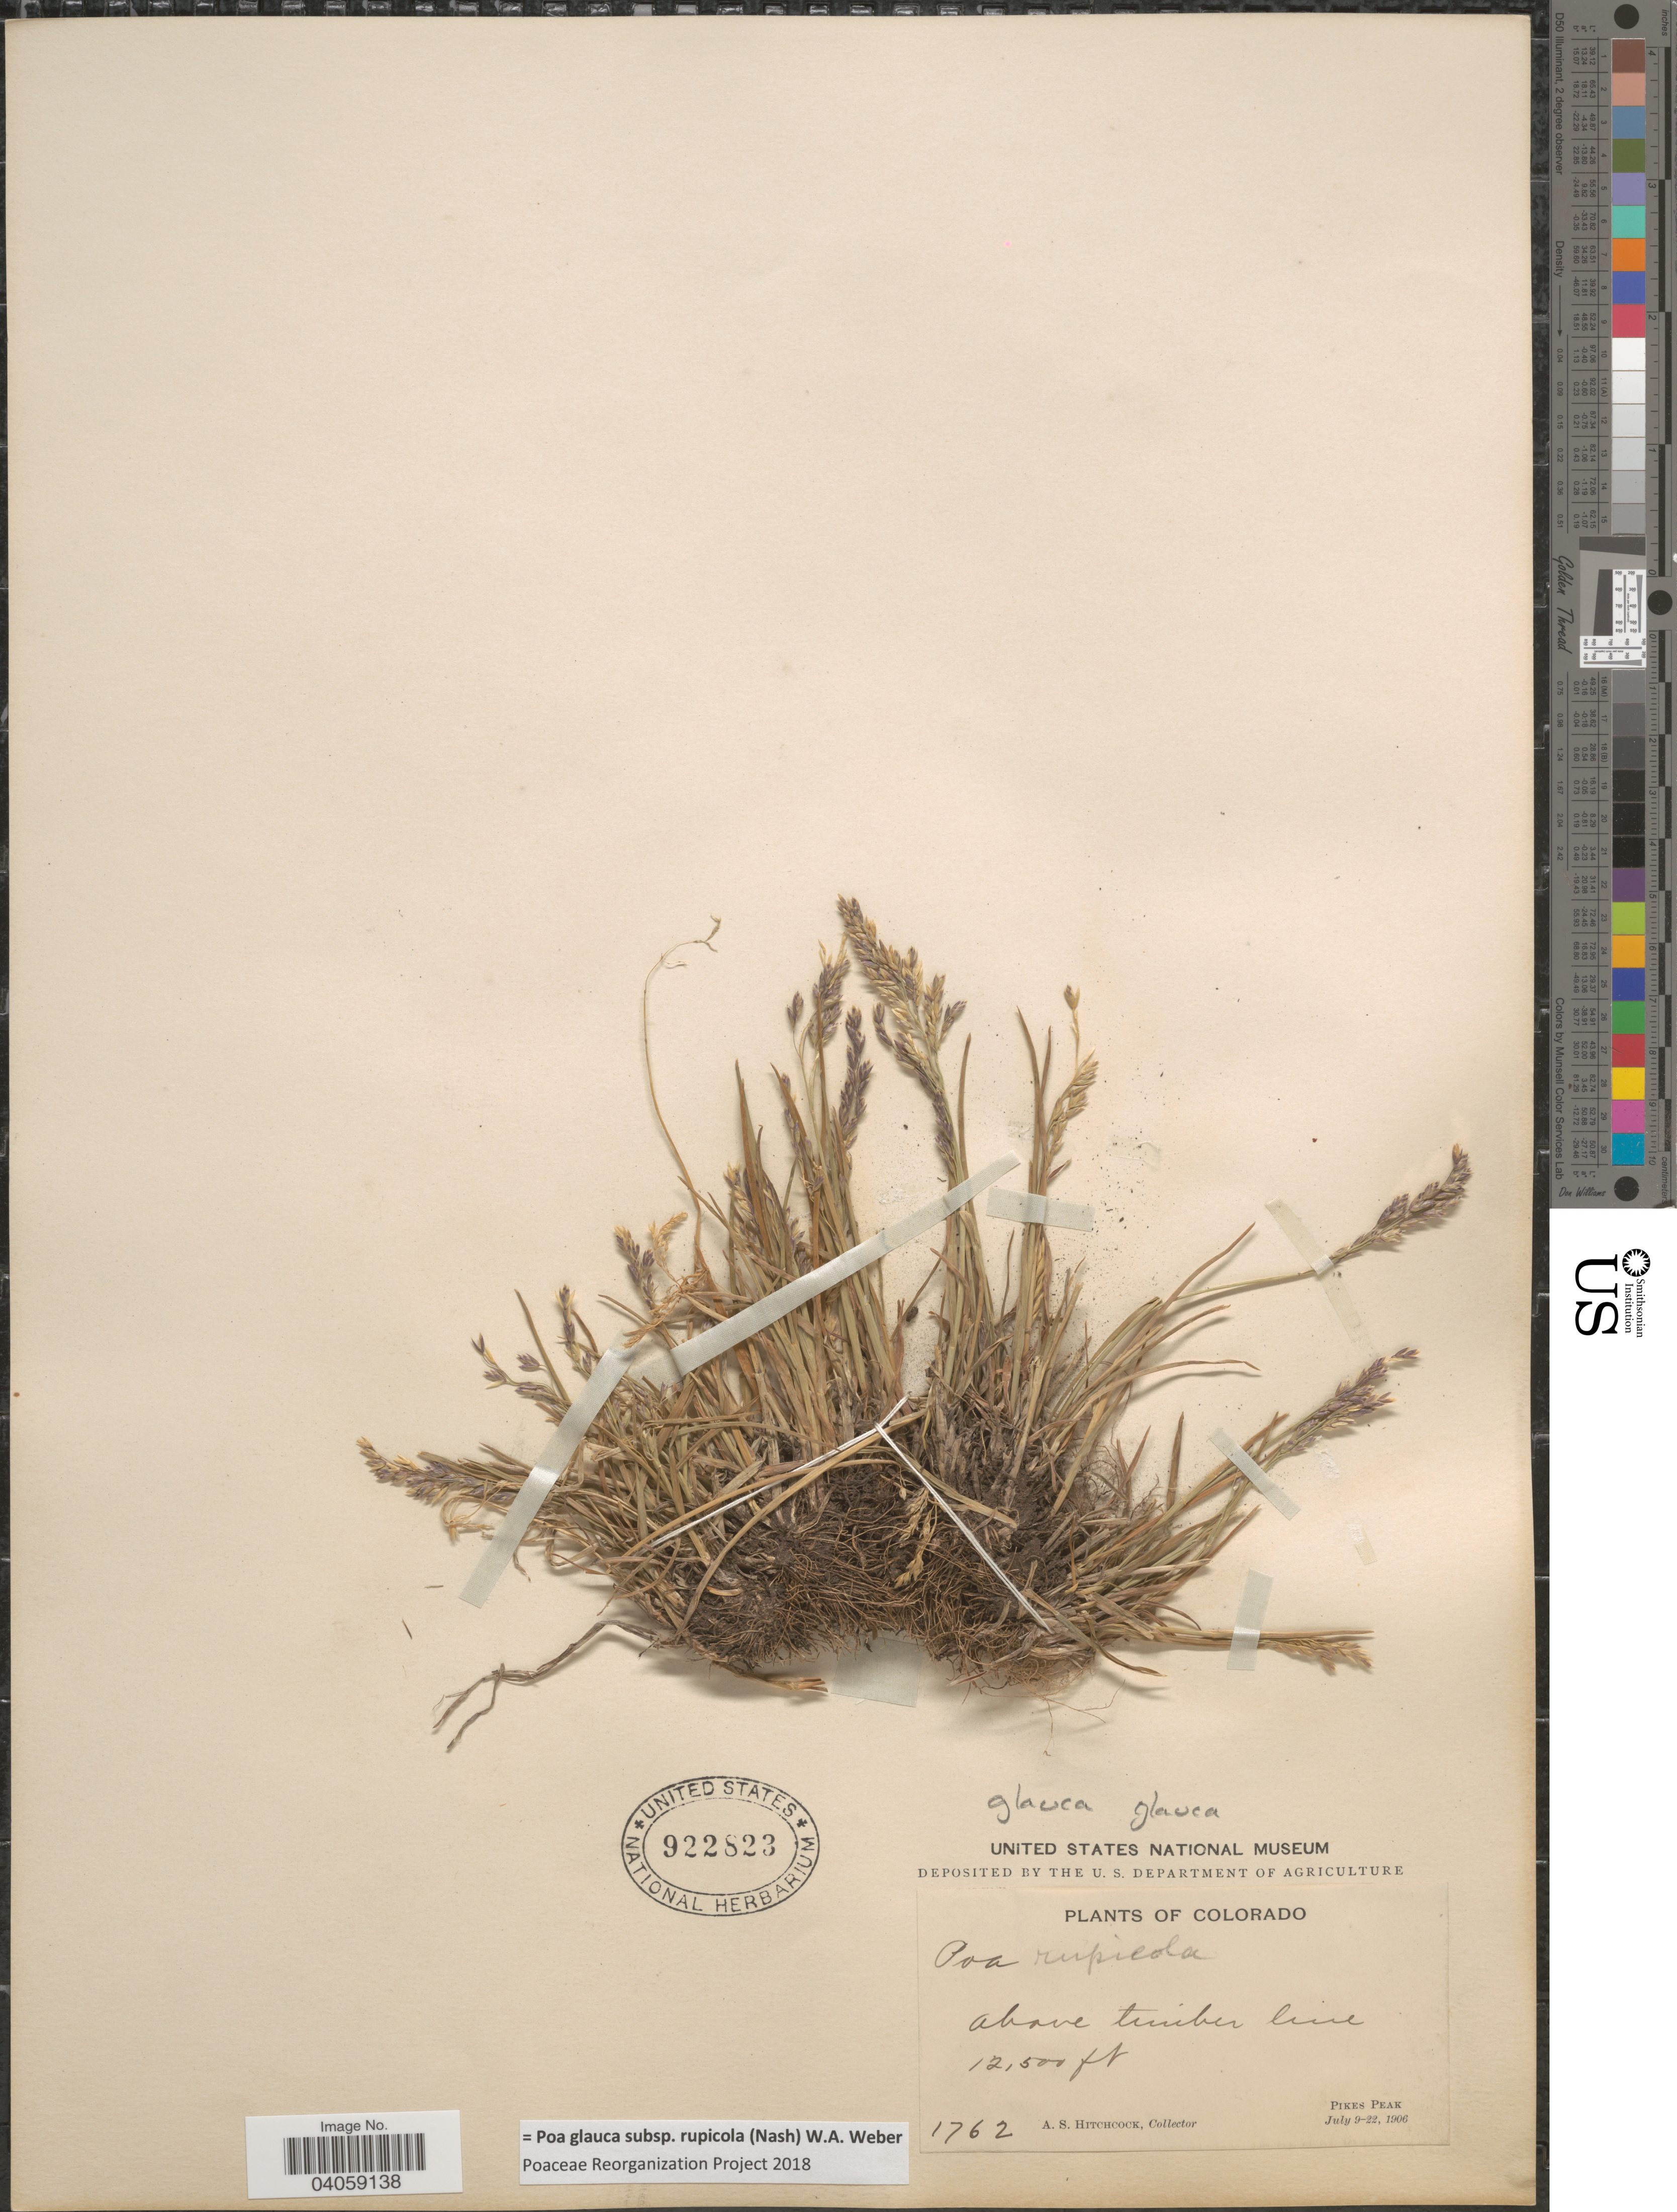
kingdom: Plantae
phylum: Tracheophyta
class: Liliopsida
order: Poales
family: Poaceae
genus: Poa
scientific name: Poa glauca subsp. rupicola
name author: (Nash) W.A. Weber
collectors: A. S. Hitchcock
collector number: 1762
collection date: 1906-07-09/1906-07-22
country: United States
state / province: Colorado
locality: Above timber line. Pikes Peak.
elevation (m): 3810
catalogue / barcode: US 922823